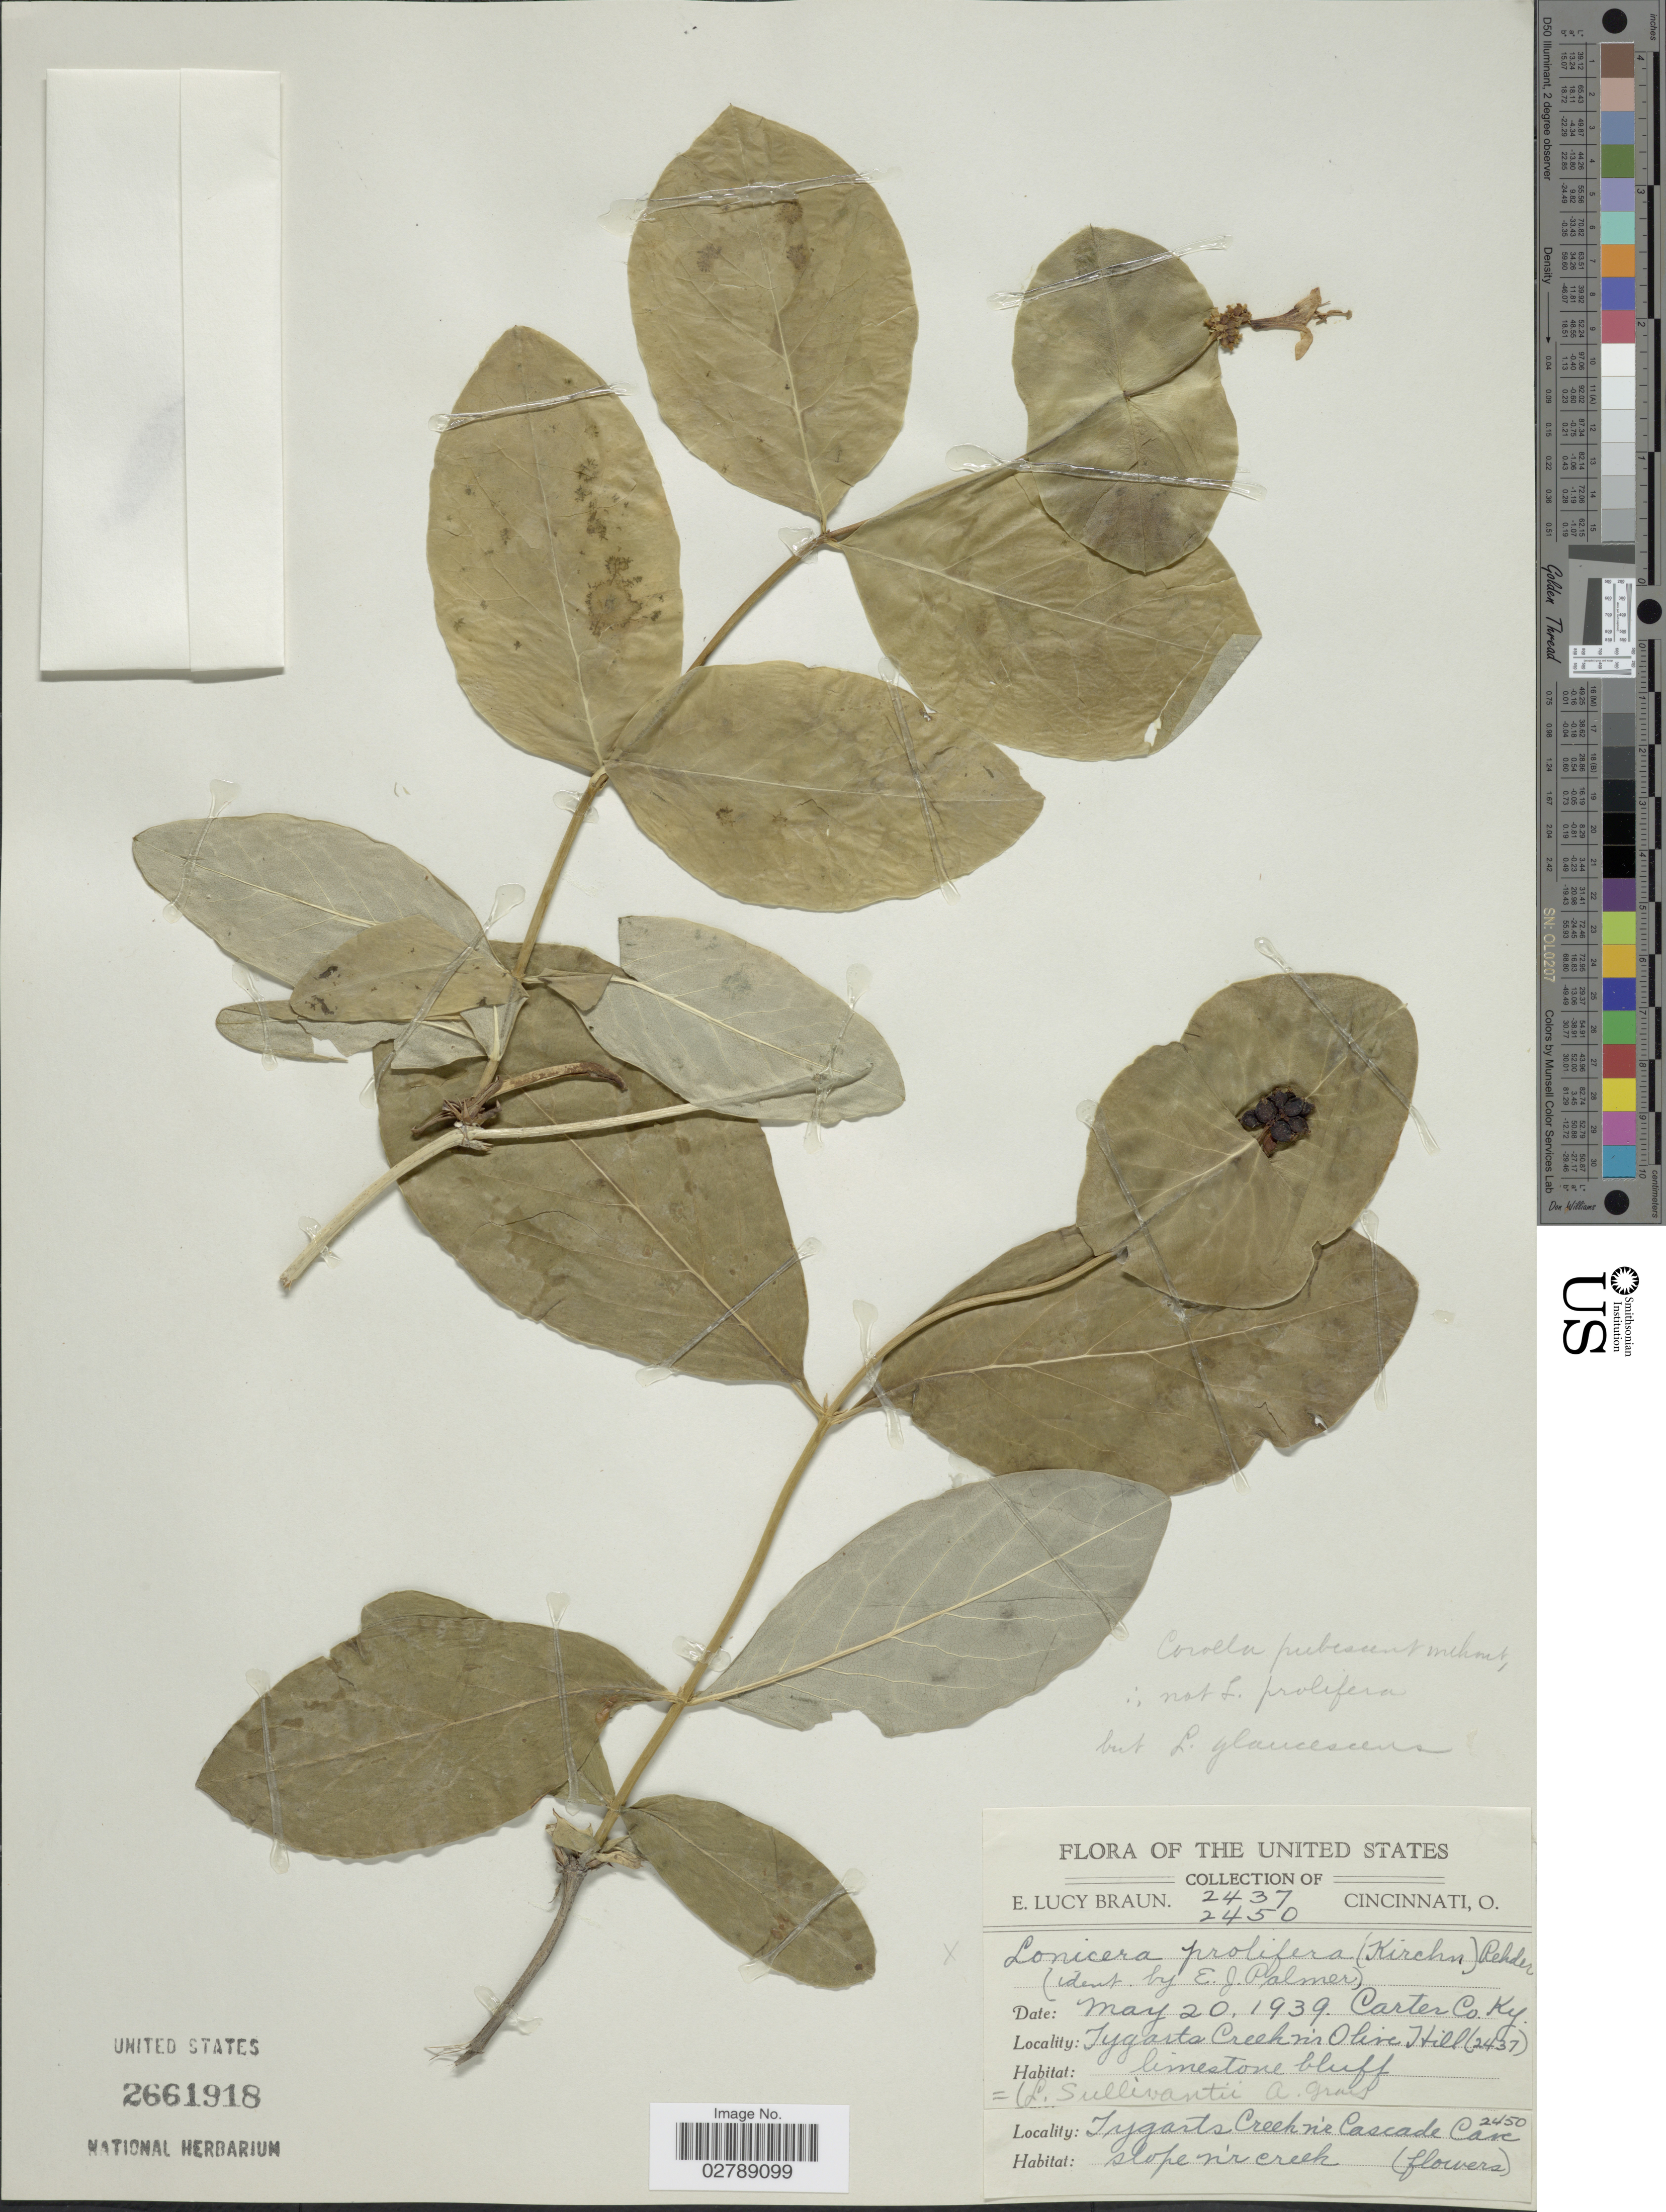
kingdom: Plantae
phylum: Tracheophyta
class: Magnoliopsida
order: Dipsacales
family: Caprifoliaceae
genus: Lonicera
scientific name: Lonicera dioica var. glaucescens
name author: (Rydb.) Butters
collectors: E. L. Braun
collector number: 2437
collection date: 1939-05-20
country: United States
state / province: Kentucky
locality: Carter Co. Ky. Tygarts Creek n'r Olive Hill.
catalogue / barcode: US 2661918